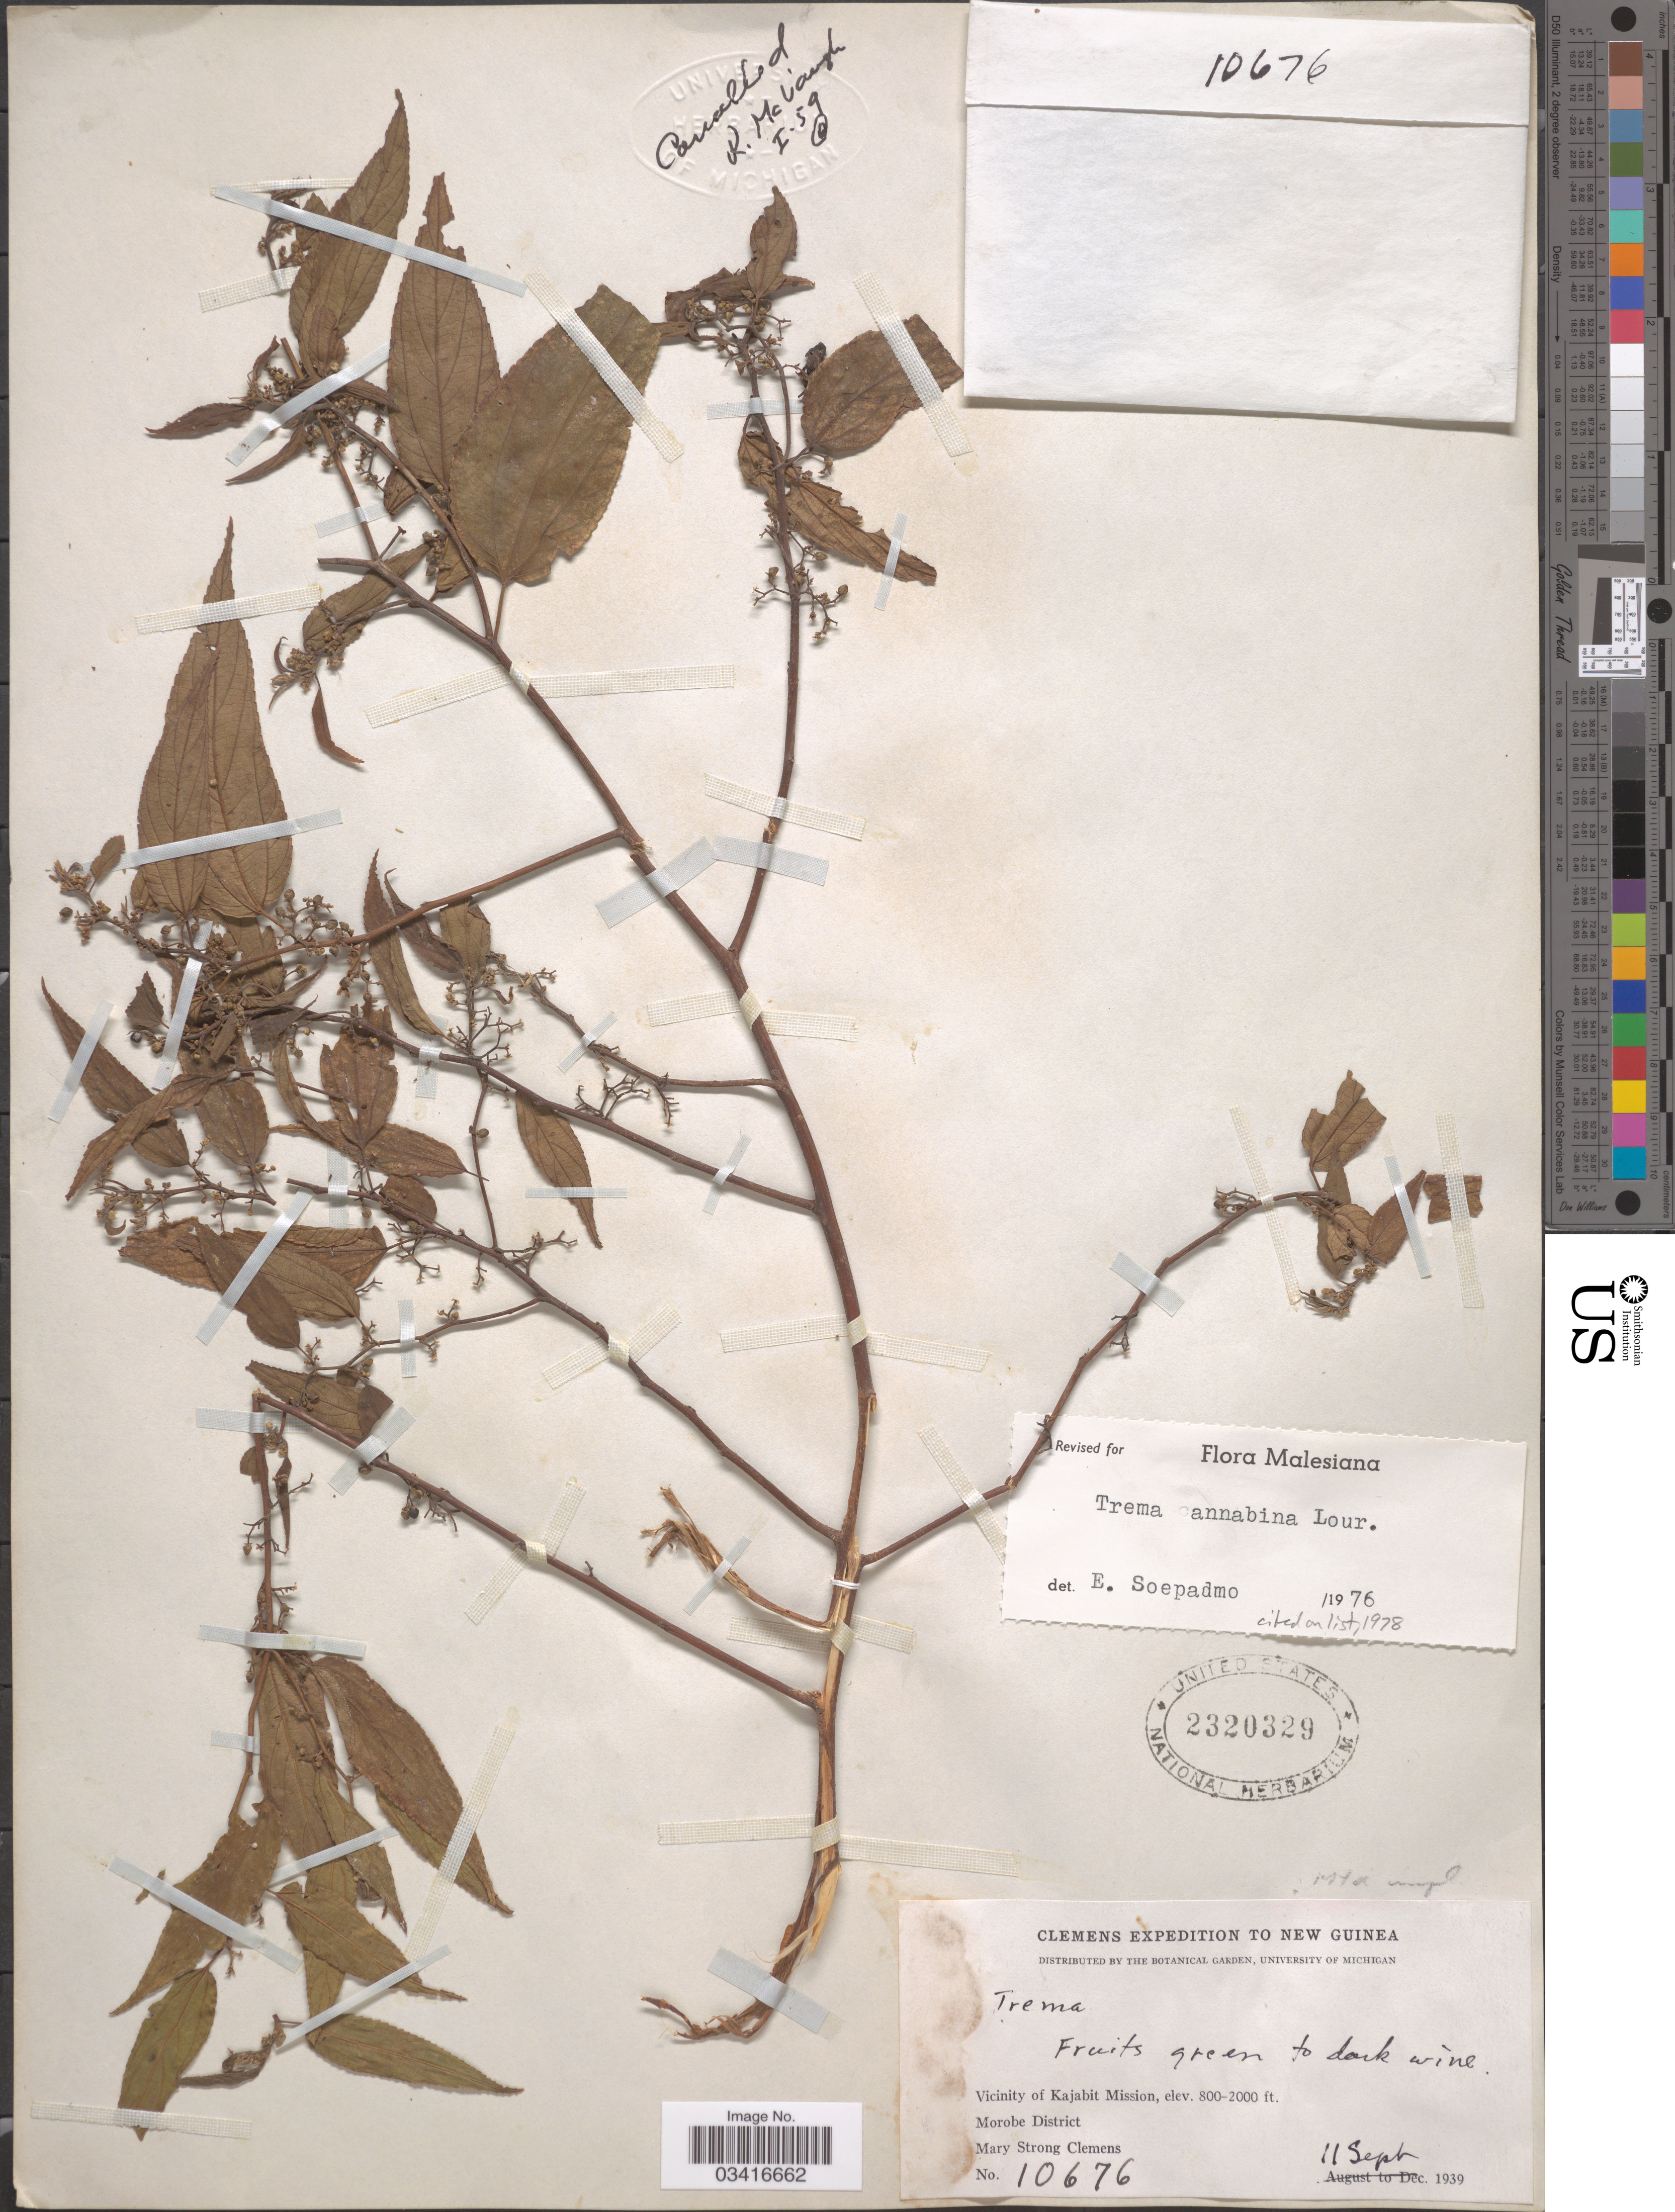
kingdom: Plantae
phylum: Tracheophyta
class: Magnoliopsida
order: Rosales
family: Cannabaceae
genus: Trema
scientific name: Trema cannabina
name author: Lour.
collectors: M. S. Clemens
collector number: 10676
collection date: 1939-09-11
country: Papua New Guinea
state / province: Morobe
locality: New Guinea. Vicinity of Kajabit Mission. Morobe District.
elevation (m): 244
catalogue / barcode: US 2320329